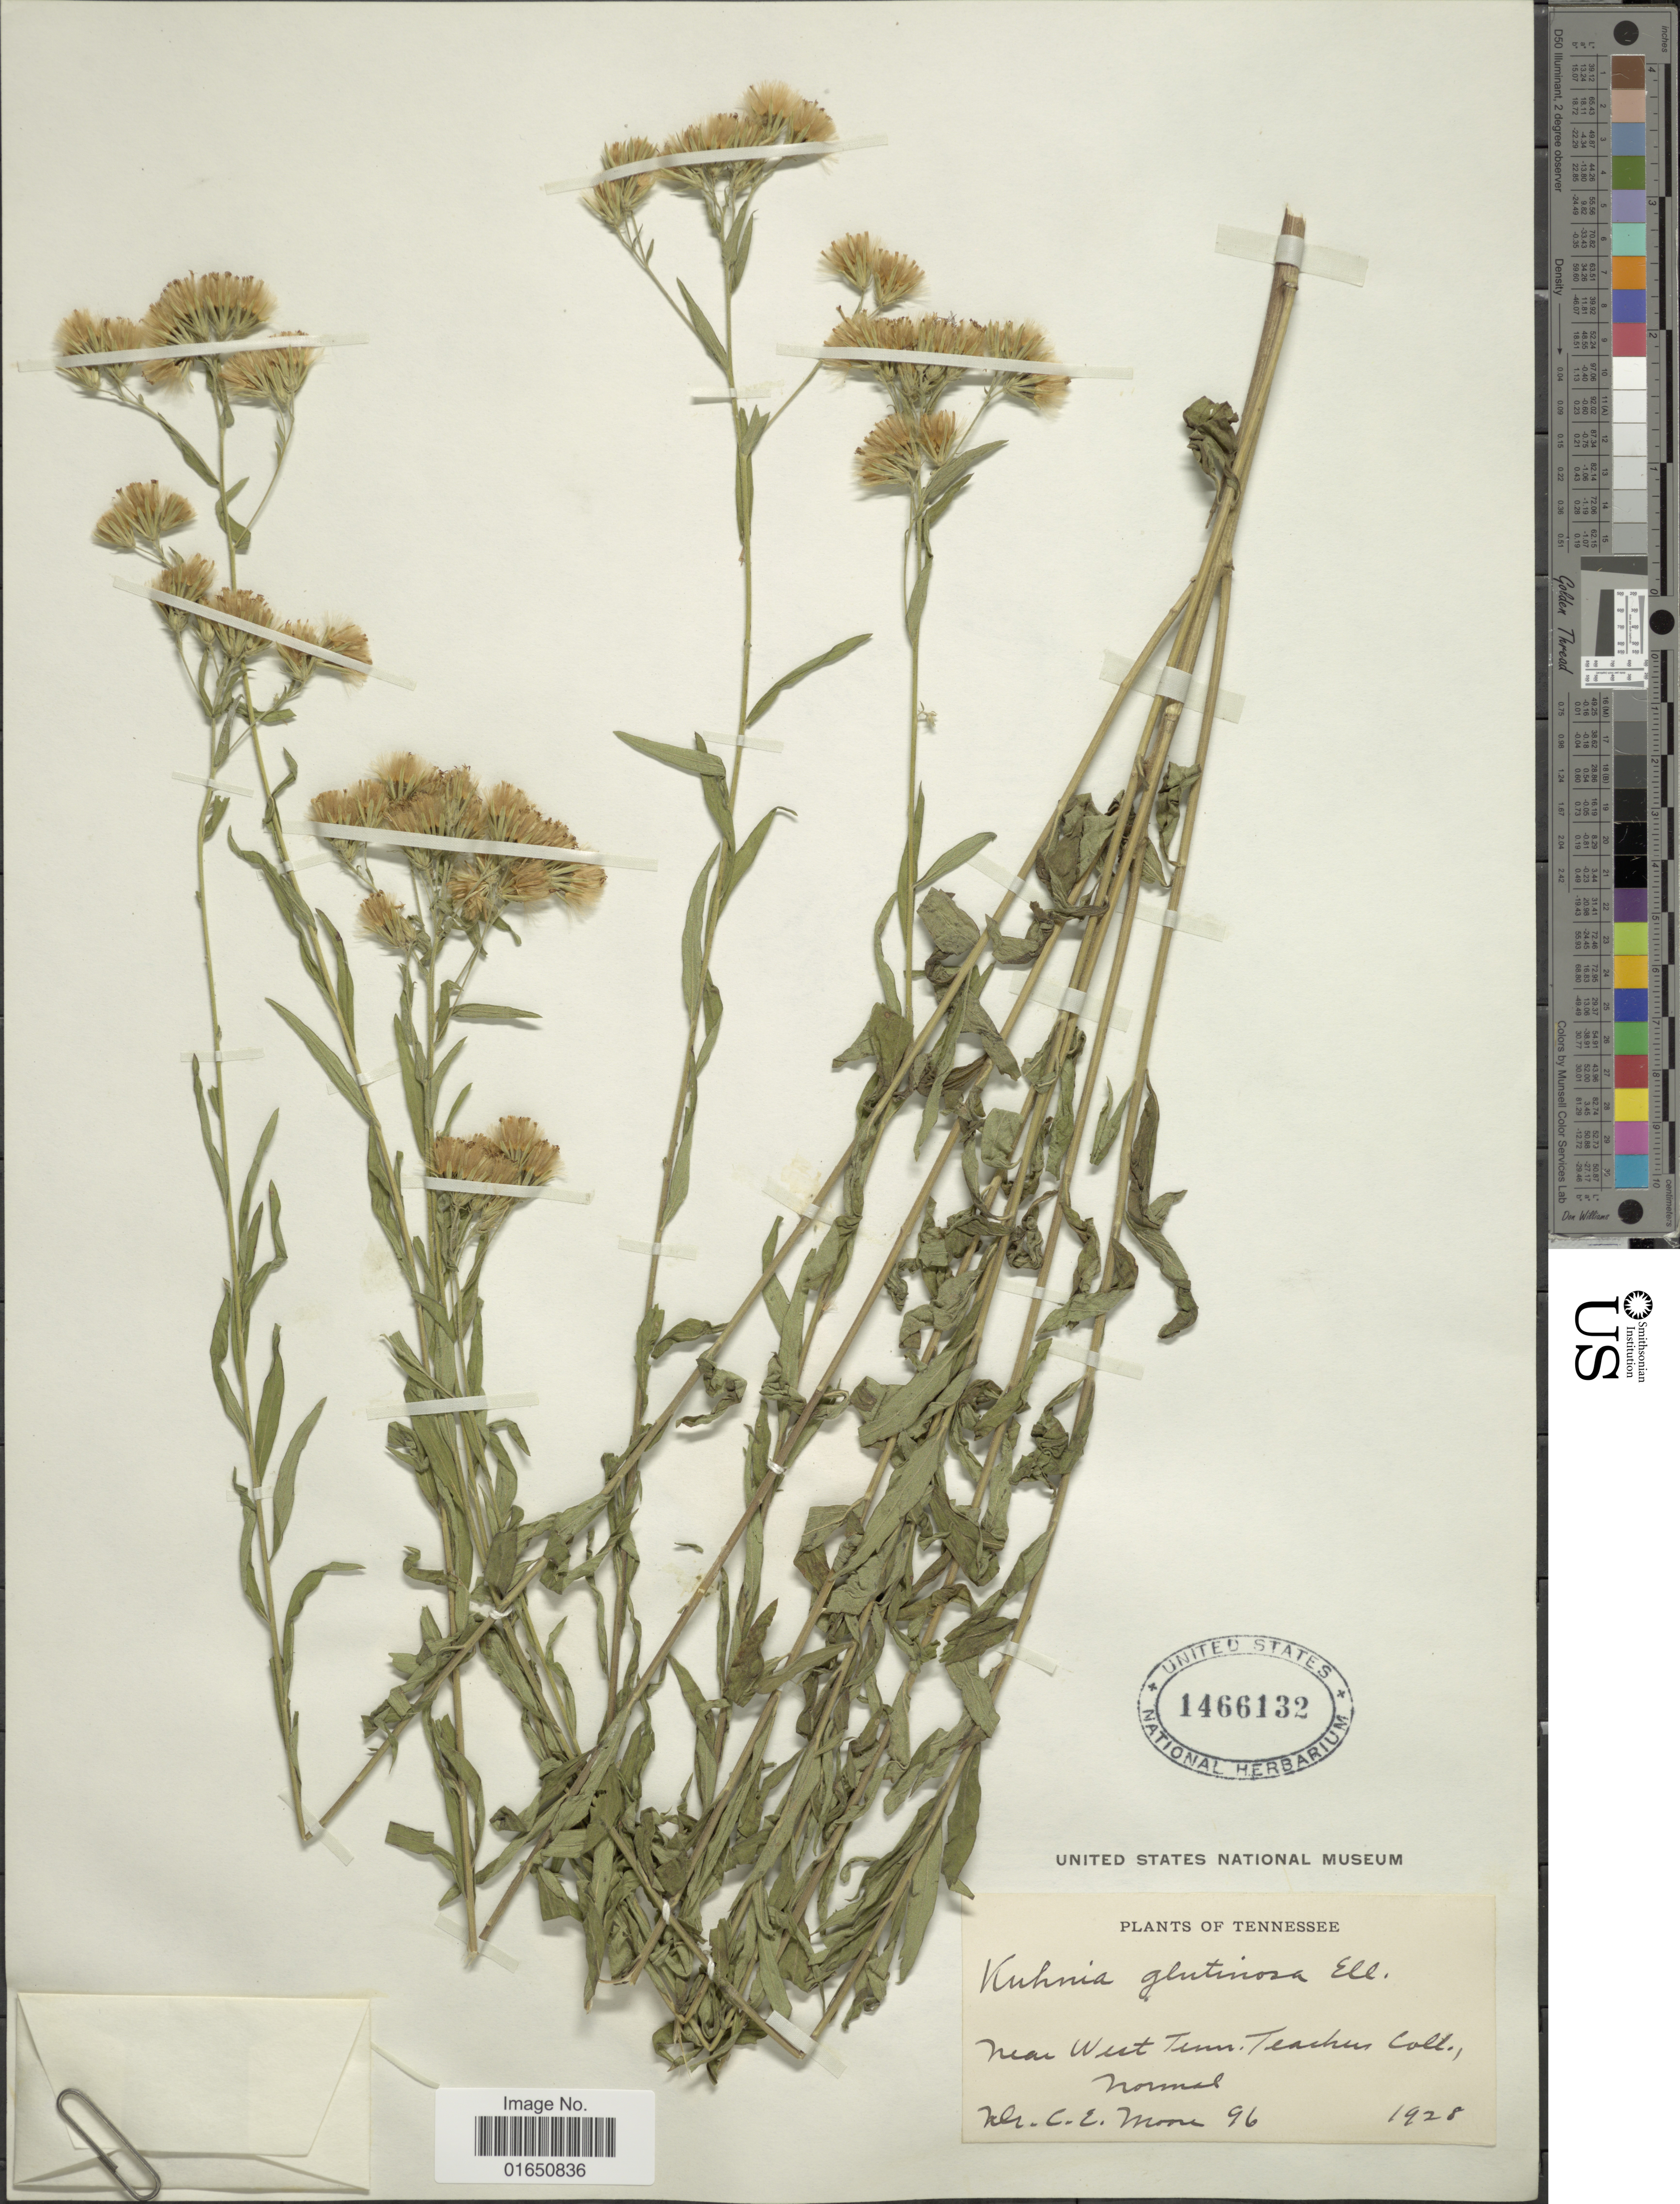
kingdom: Plantae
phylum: Tracheophyta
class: Magnoliopsida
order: Asterales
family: Asteraceae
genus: Brickellia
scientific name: Brickellia eupatorioides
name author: (L.) Shinners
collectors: C. Moore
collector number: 96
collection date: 1928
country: United States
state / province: Tennessee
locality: Near West Tenn. Teachers Coll. Normal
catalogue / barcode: US 1466132